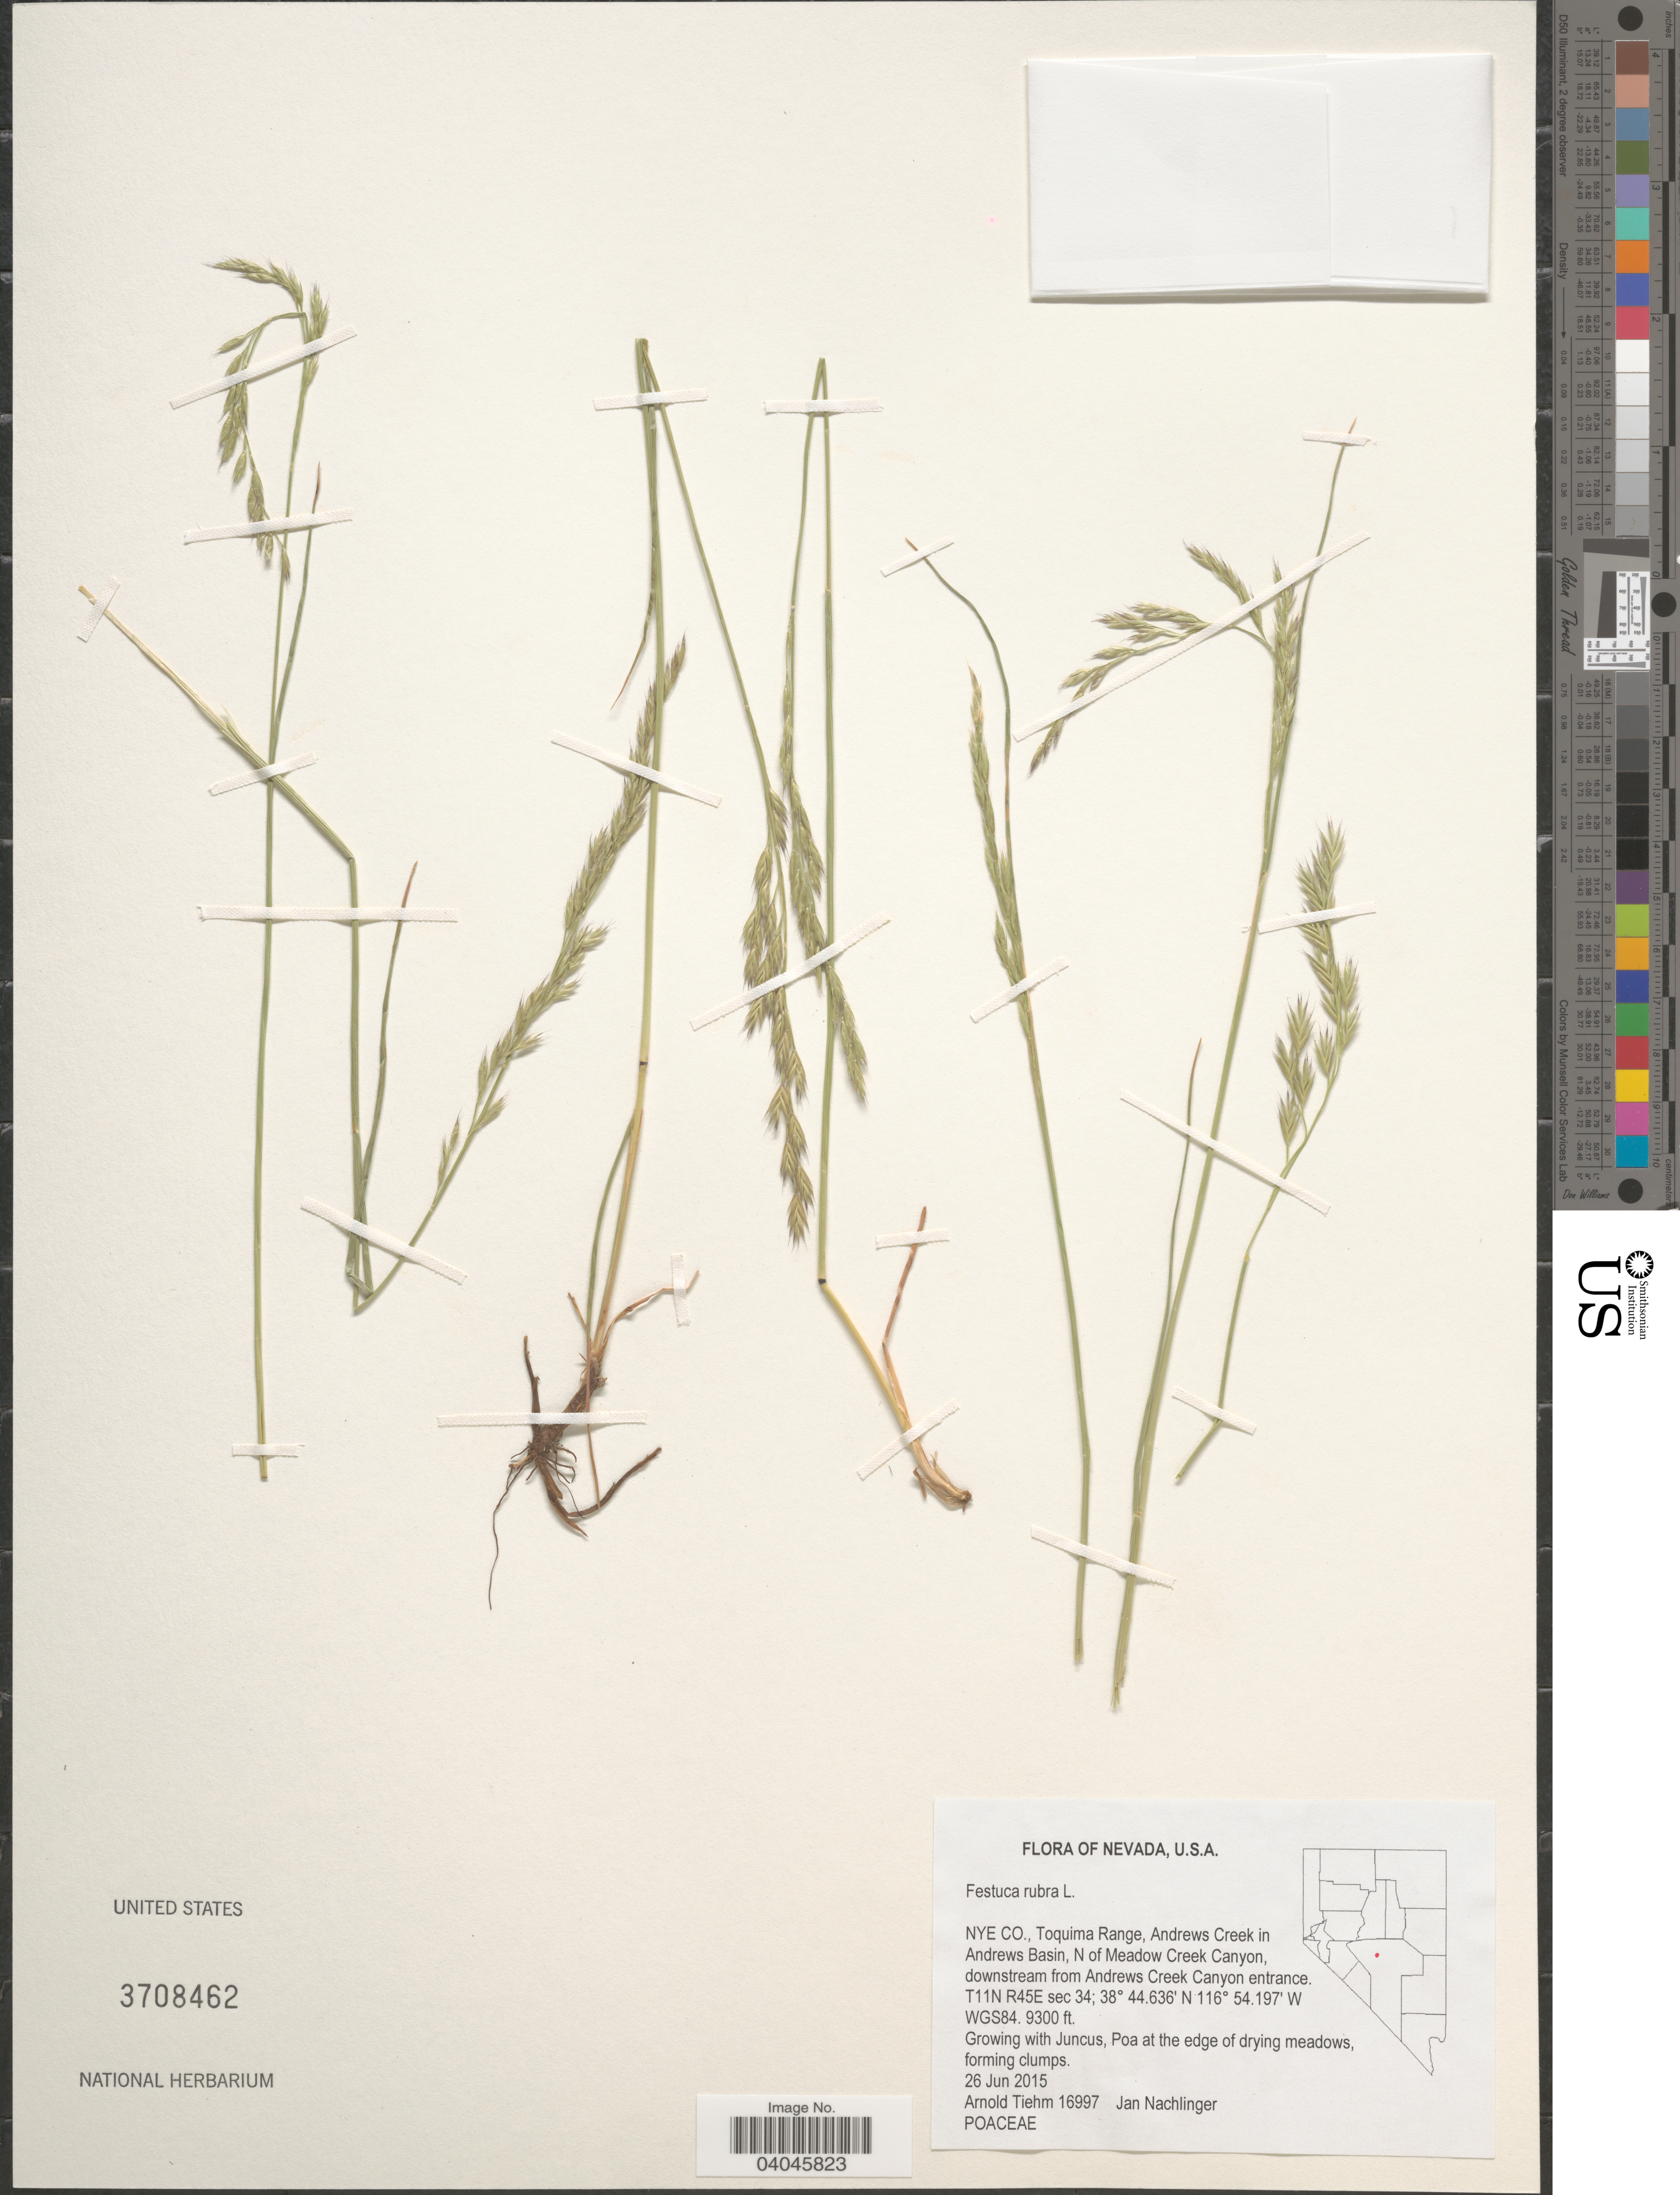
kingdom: Plantae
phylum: Tracheophyta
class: Liliopsida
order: Poales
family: Poaceae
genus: Festuca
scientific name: Festuca rubra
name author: L.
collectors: A. Tiehm & J. Nachlinger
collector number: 16997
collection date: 2015-06-26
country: United States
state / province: Nevada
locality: Nye Co., Toquima Range, Andrews Creek in Andrews Basin, N of Meadow Creek Canyon, downstream from Andrews Creek Canyon entrance. T11N R45E sec34. WGS84.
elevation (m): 2835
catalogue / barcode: US 3708462